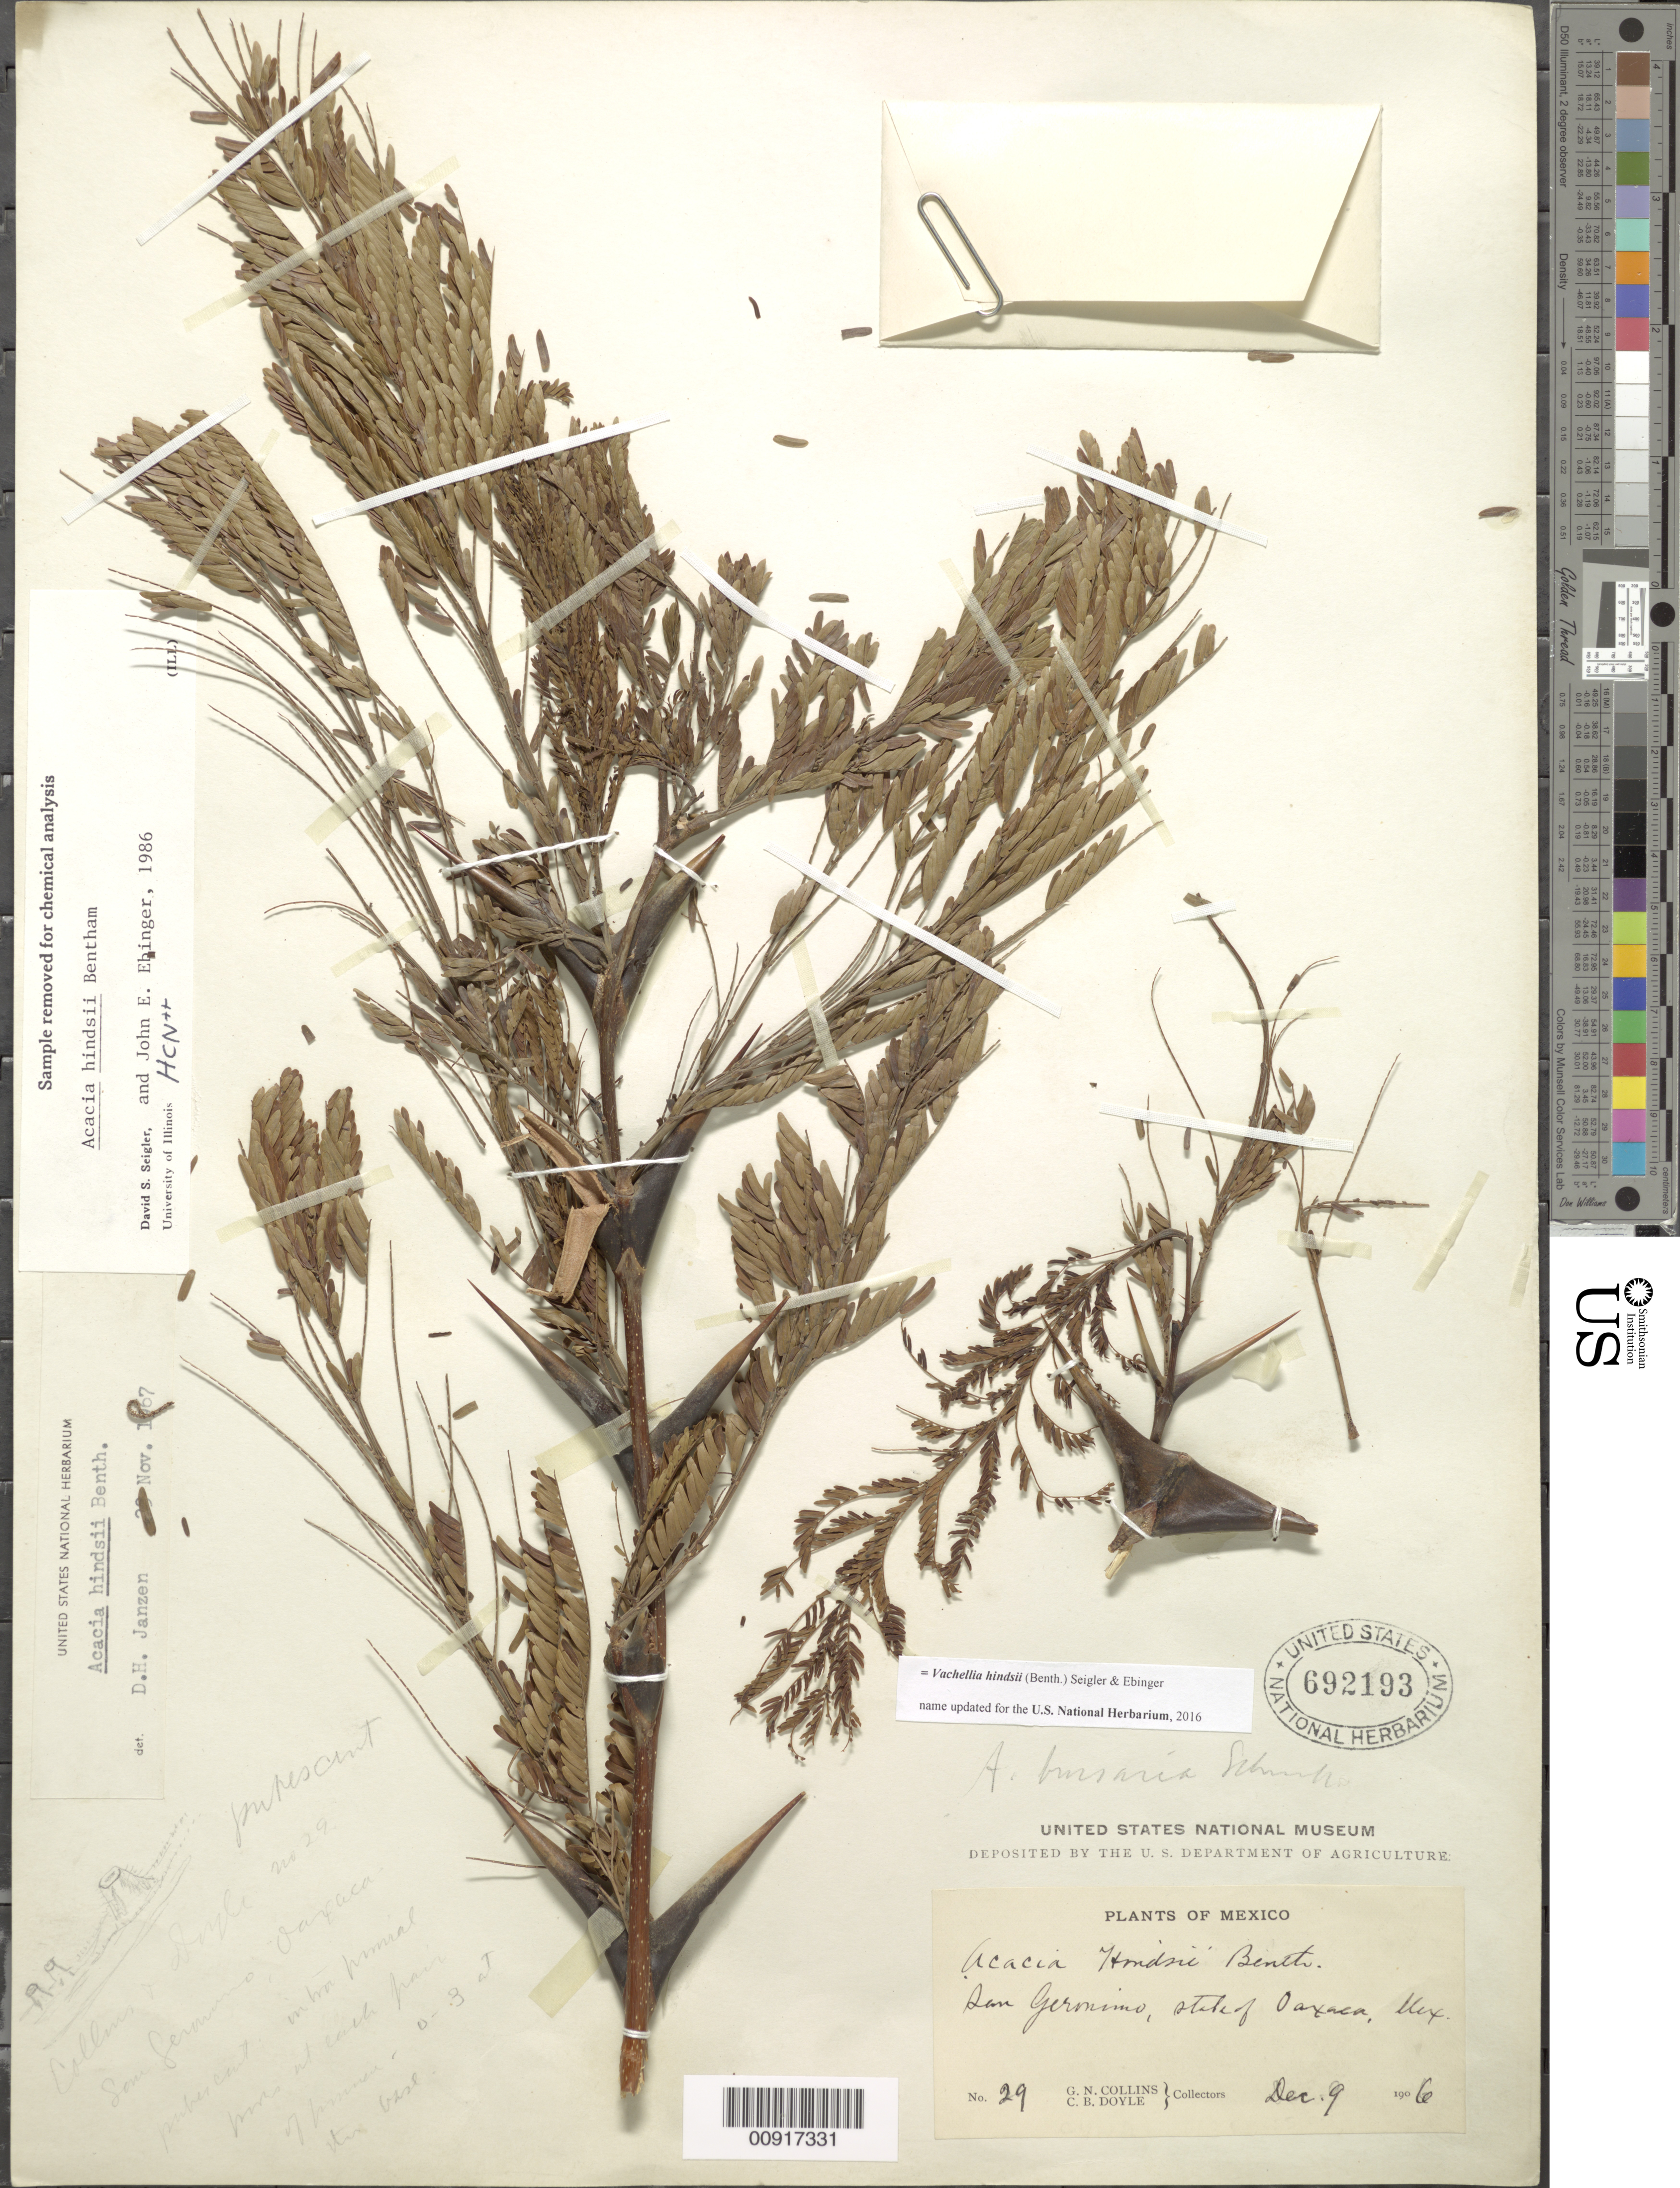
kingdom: Plantae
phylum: Tracheophyta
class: Magnoliopsida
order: Fabales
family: Fabaceae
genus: Vachellia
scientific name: Vachellia hindsii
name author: (Benth.) Seigler & Ebinger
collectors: G. N. Collins & C. Doyle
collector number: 29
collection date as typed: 09 Dec 1906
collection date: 1906-12-09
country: Mexico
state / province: Oaxaca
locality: San Geronimo, State of Oaxaca.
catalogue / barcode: US 692193